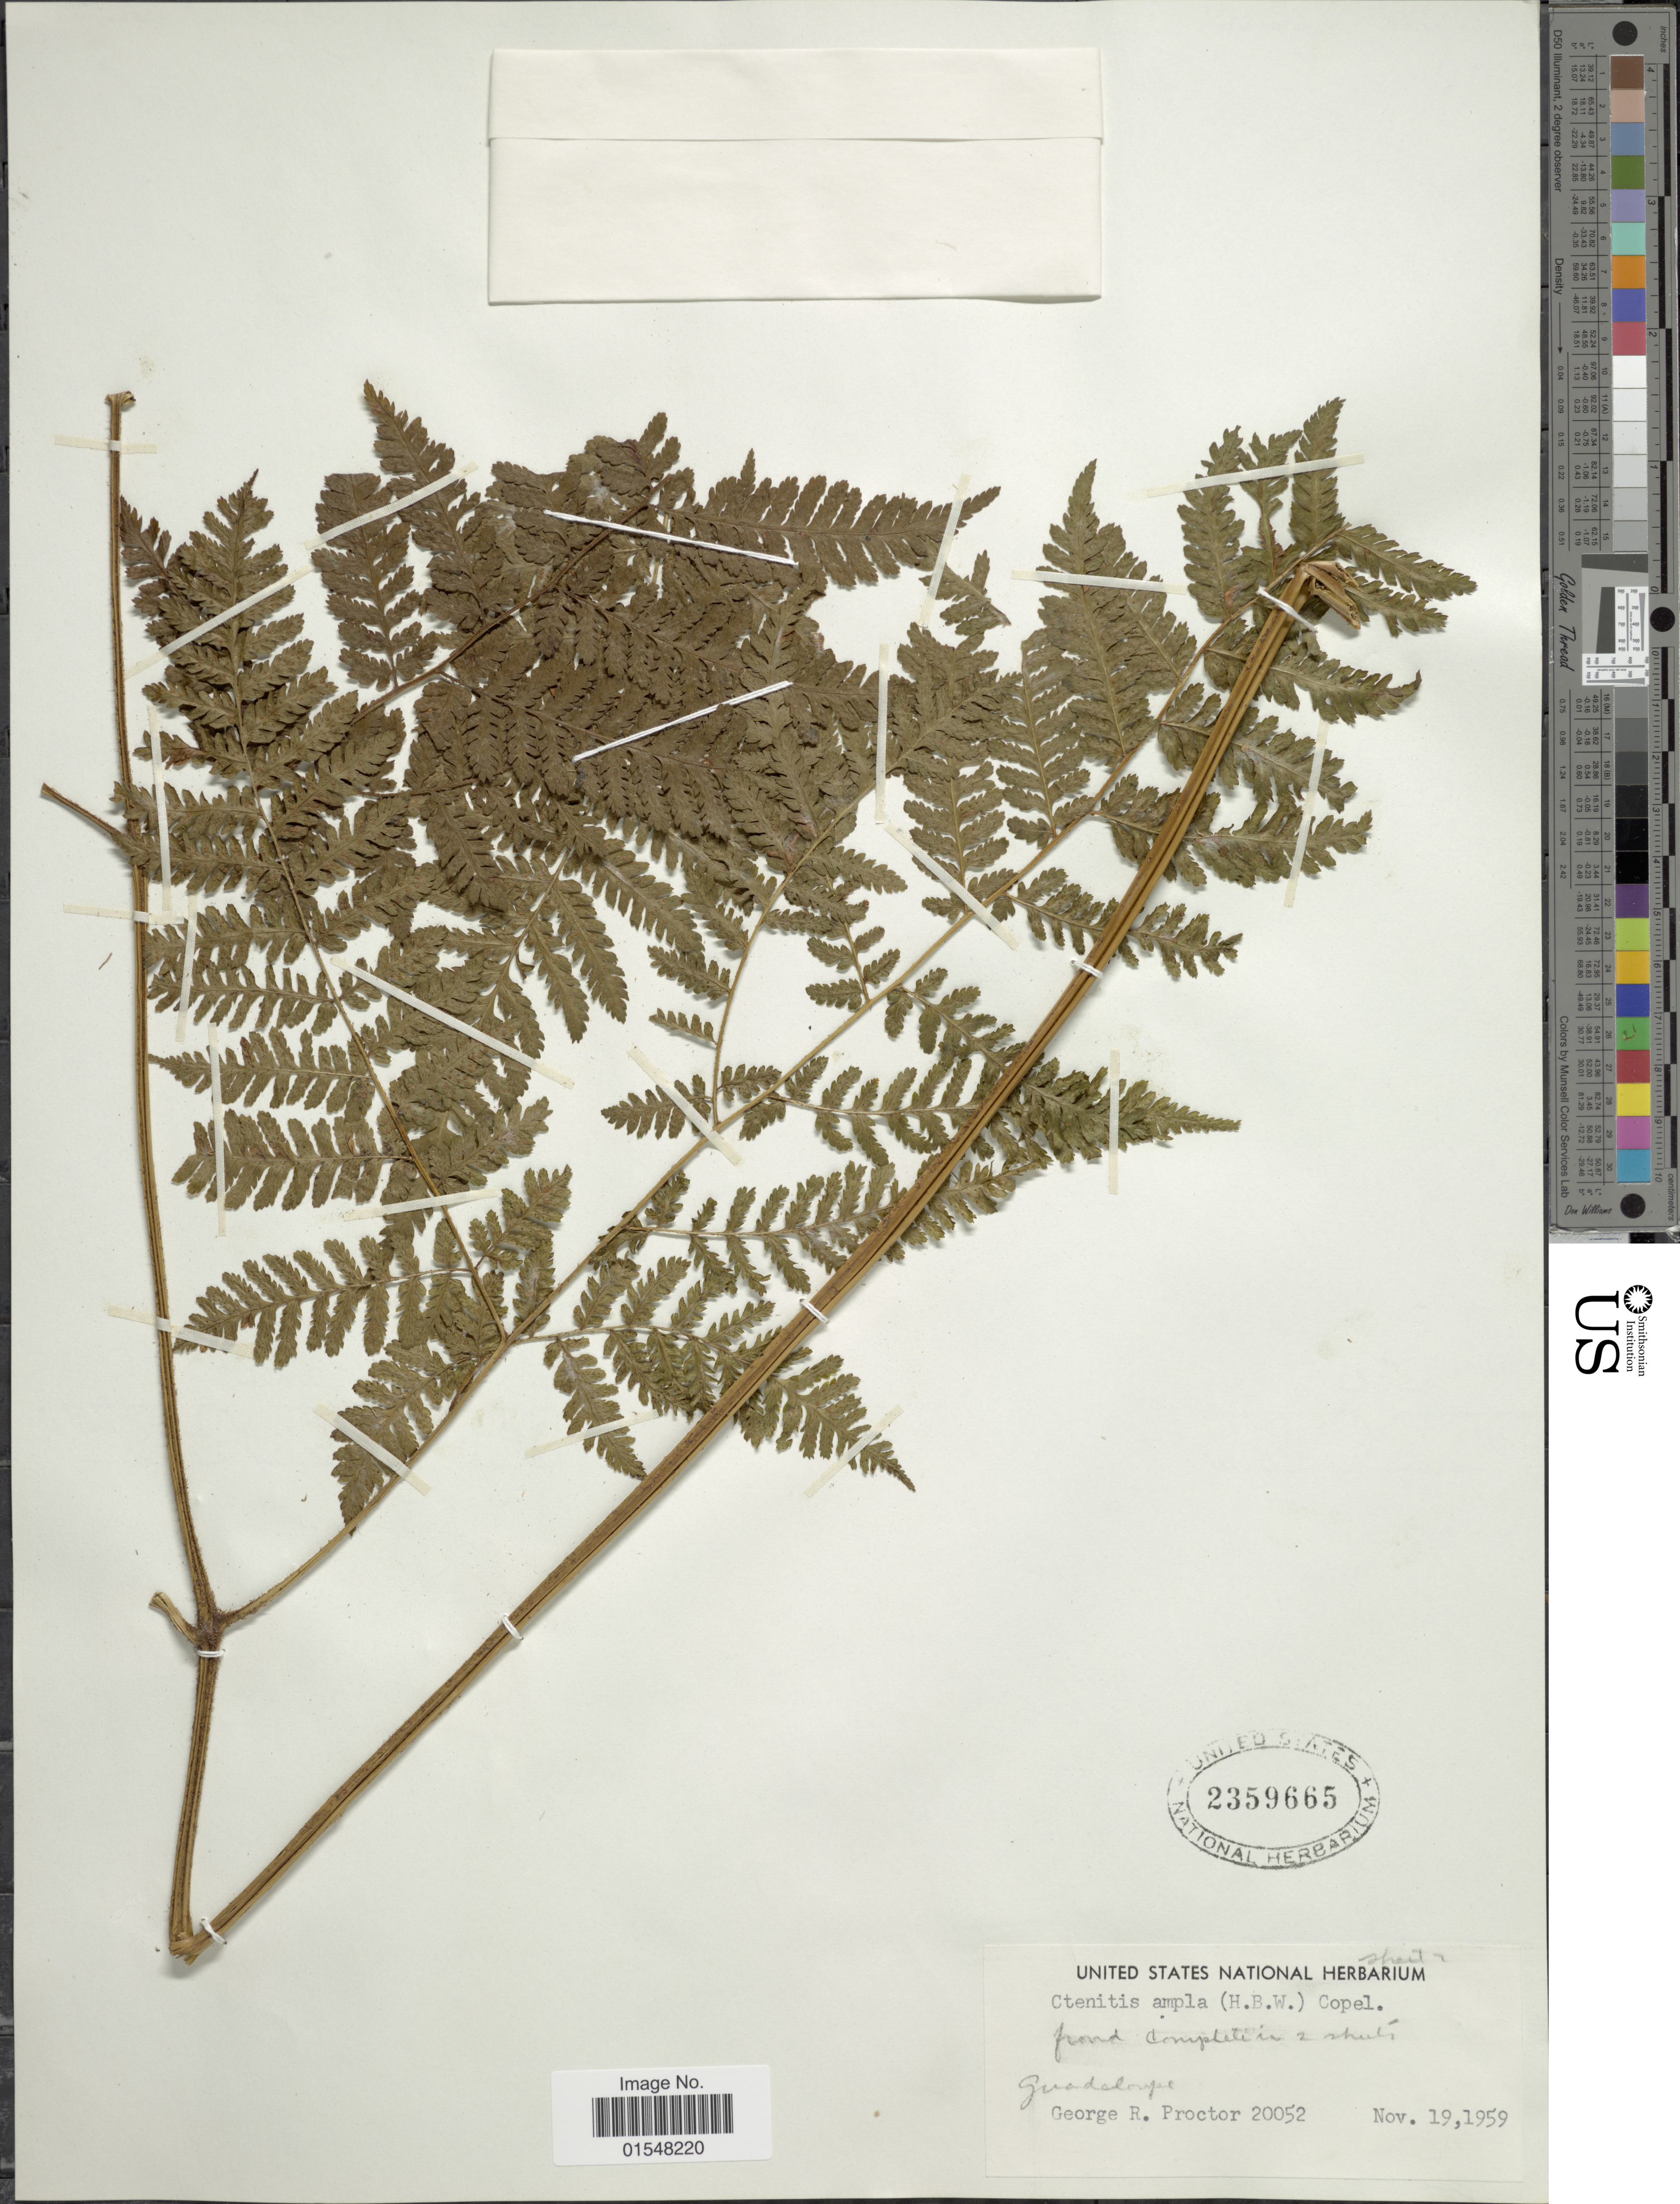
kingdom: Plantae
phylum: Tracheophyta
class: Polypodiopsida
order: Polypodiales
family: Dryopteridaceae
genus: Ctenitis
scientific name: Ctenitis sloanei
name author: (Poepp. ex Spreng.) C.V. Morton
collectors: G. Proctor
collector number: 20052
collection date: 1959-11-19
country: Guadeloupe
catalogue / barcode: US 2359665